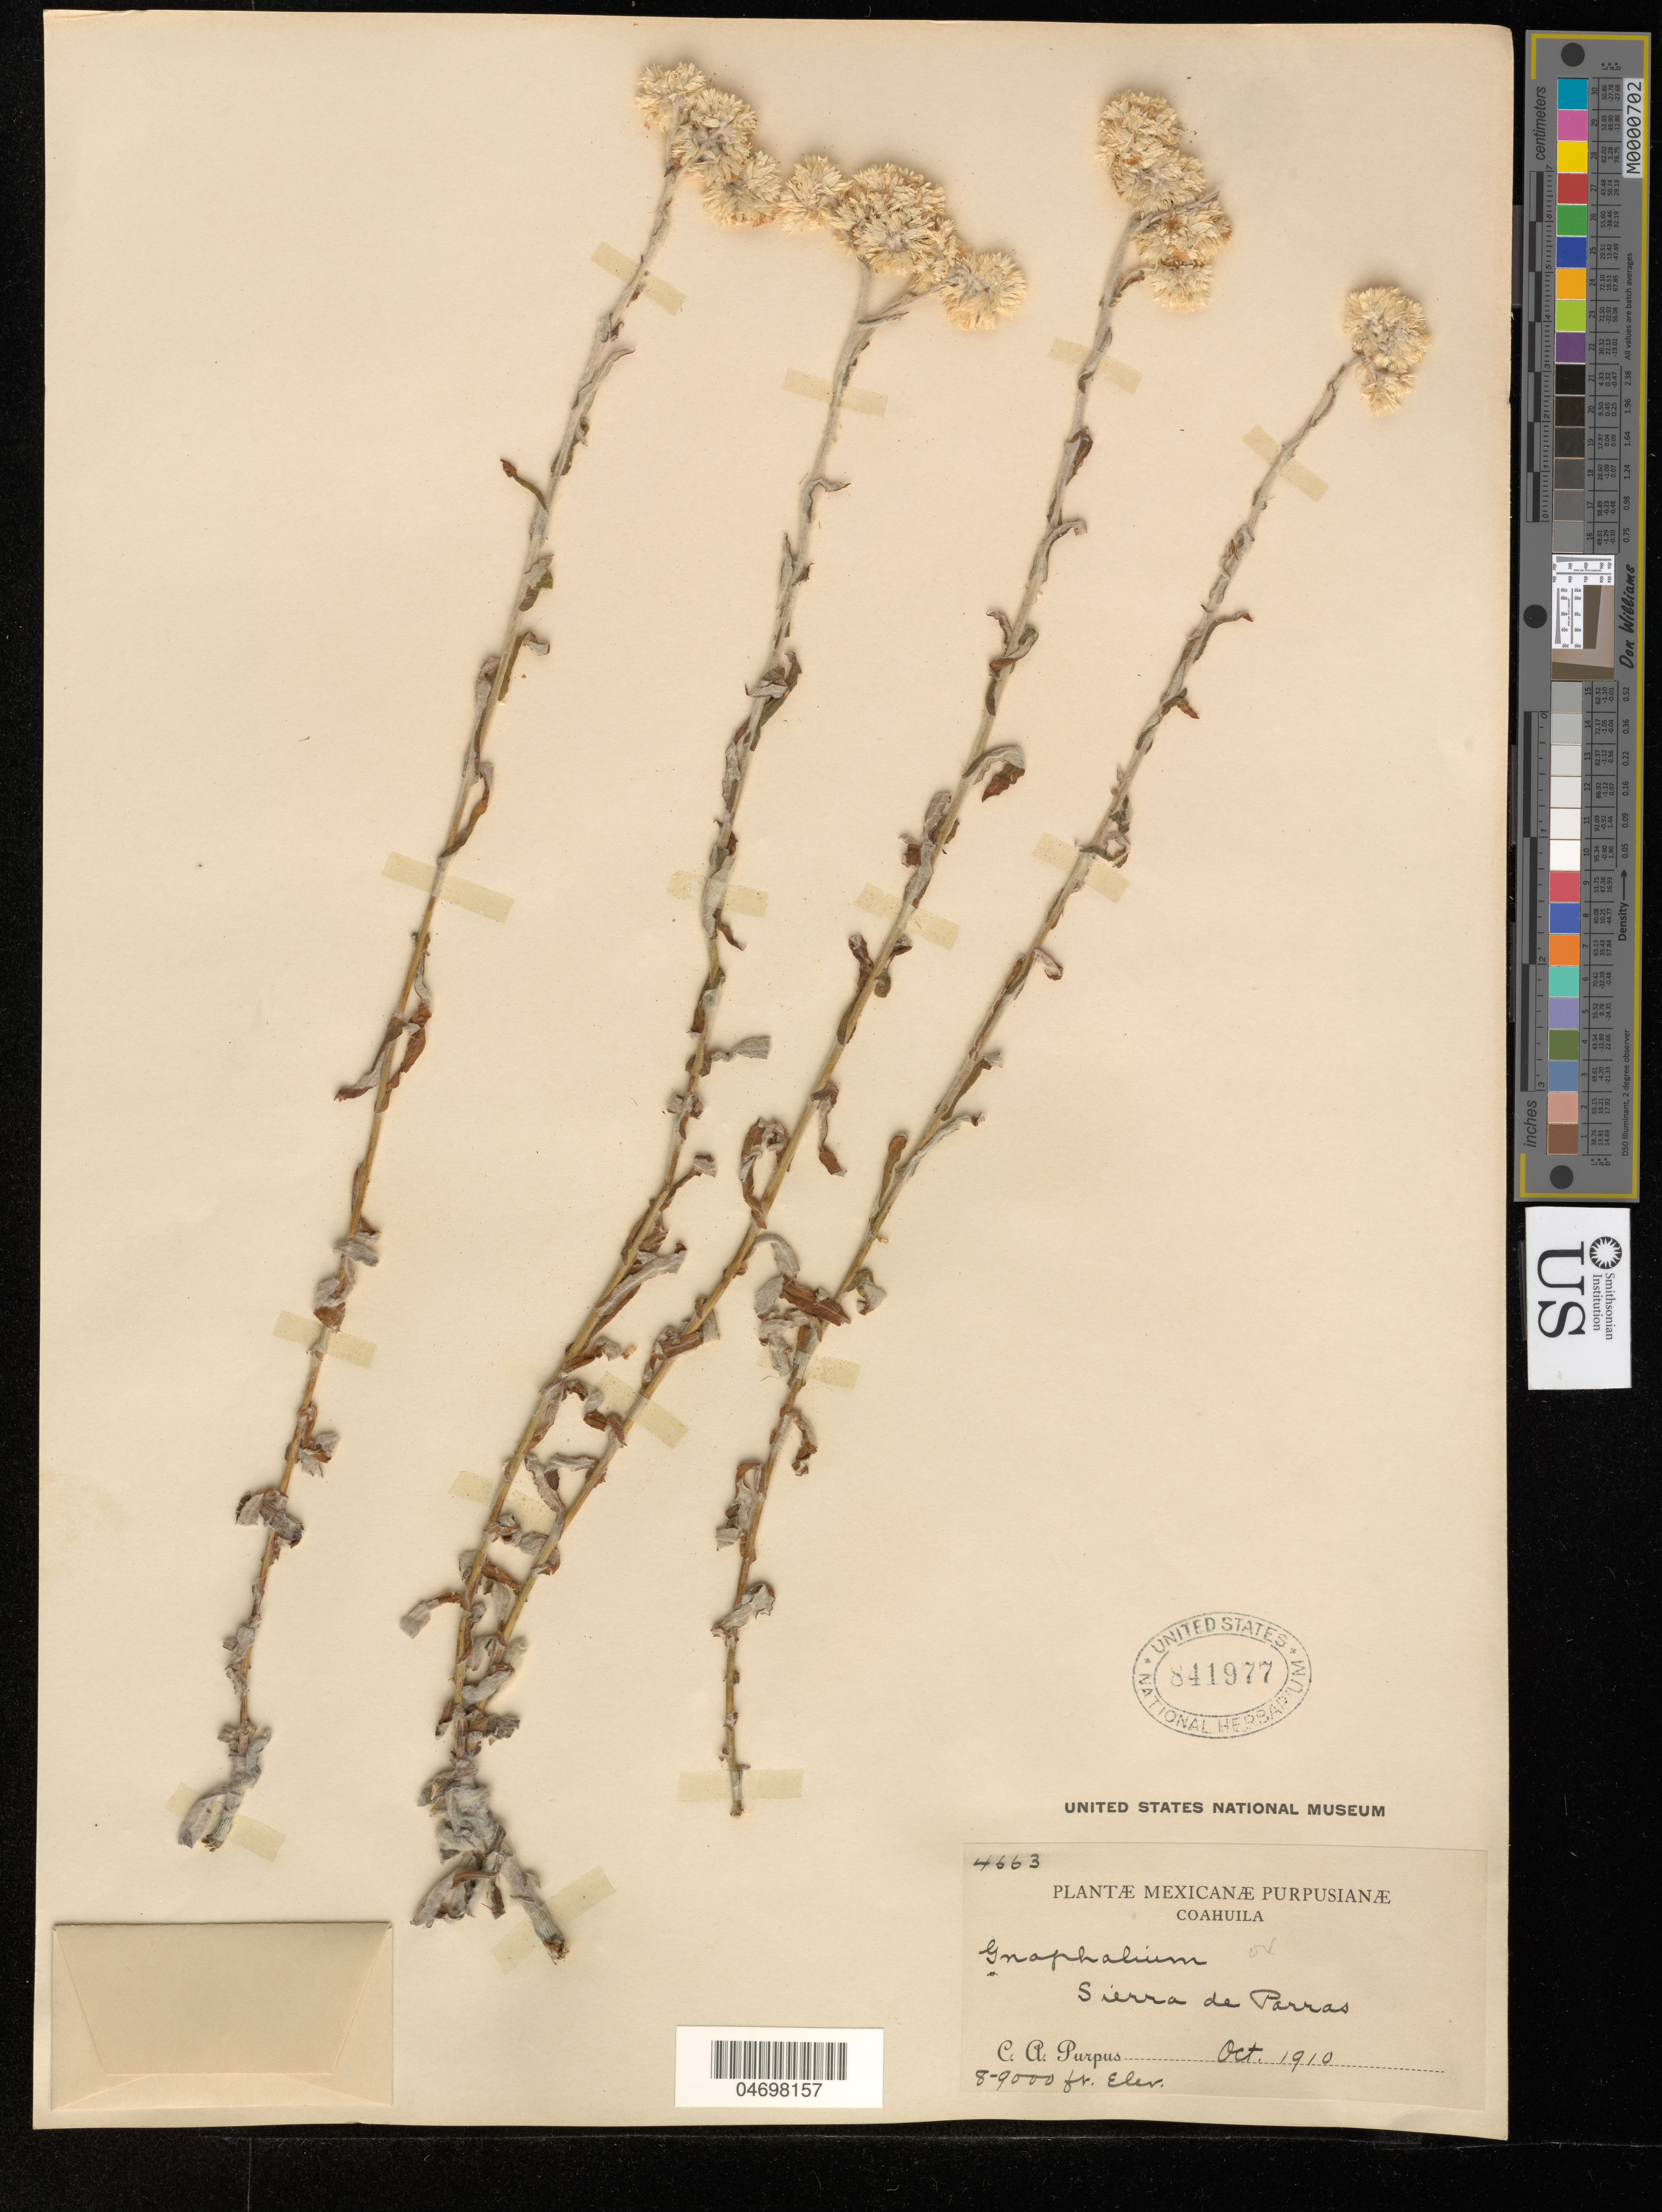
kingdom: Plantae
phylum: Tracheophyta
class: Magnoliopsida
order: Asterales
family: Asteraceae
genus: Gnaphalium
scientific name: Gnaphalium sp.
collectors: C. A. Purpus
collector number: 4663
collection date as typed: Oct 1910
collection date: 1910-10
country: Mexico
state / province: Coahuila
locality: Sierra de Parras.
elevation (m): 2438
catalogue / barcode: US 841977